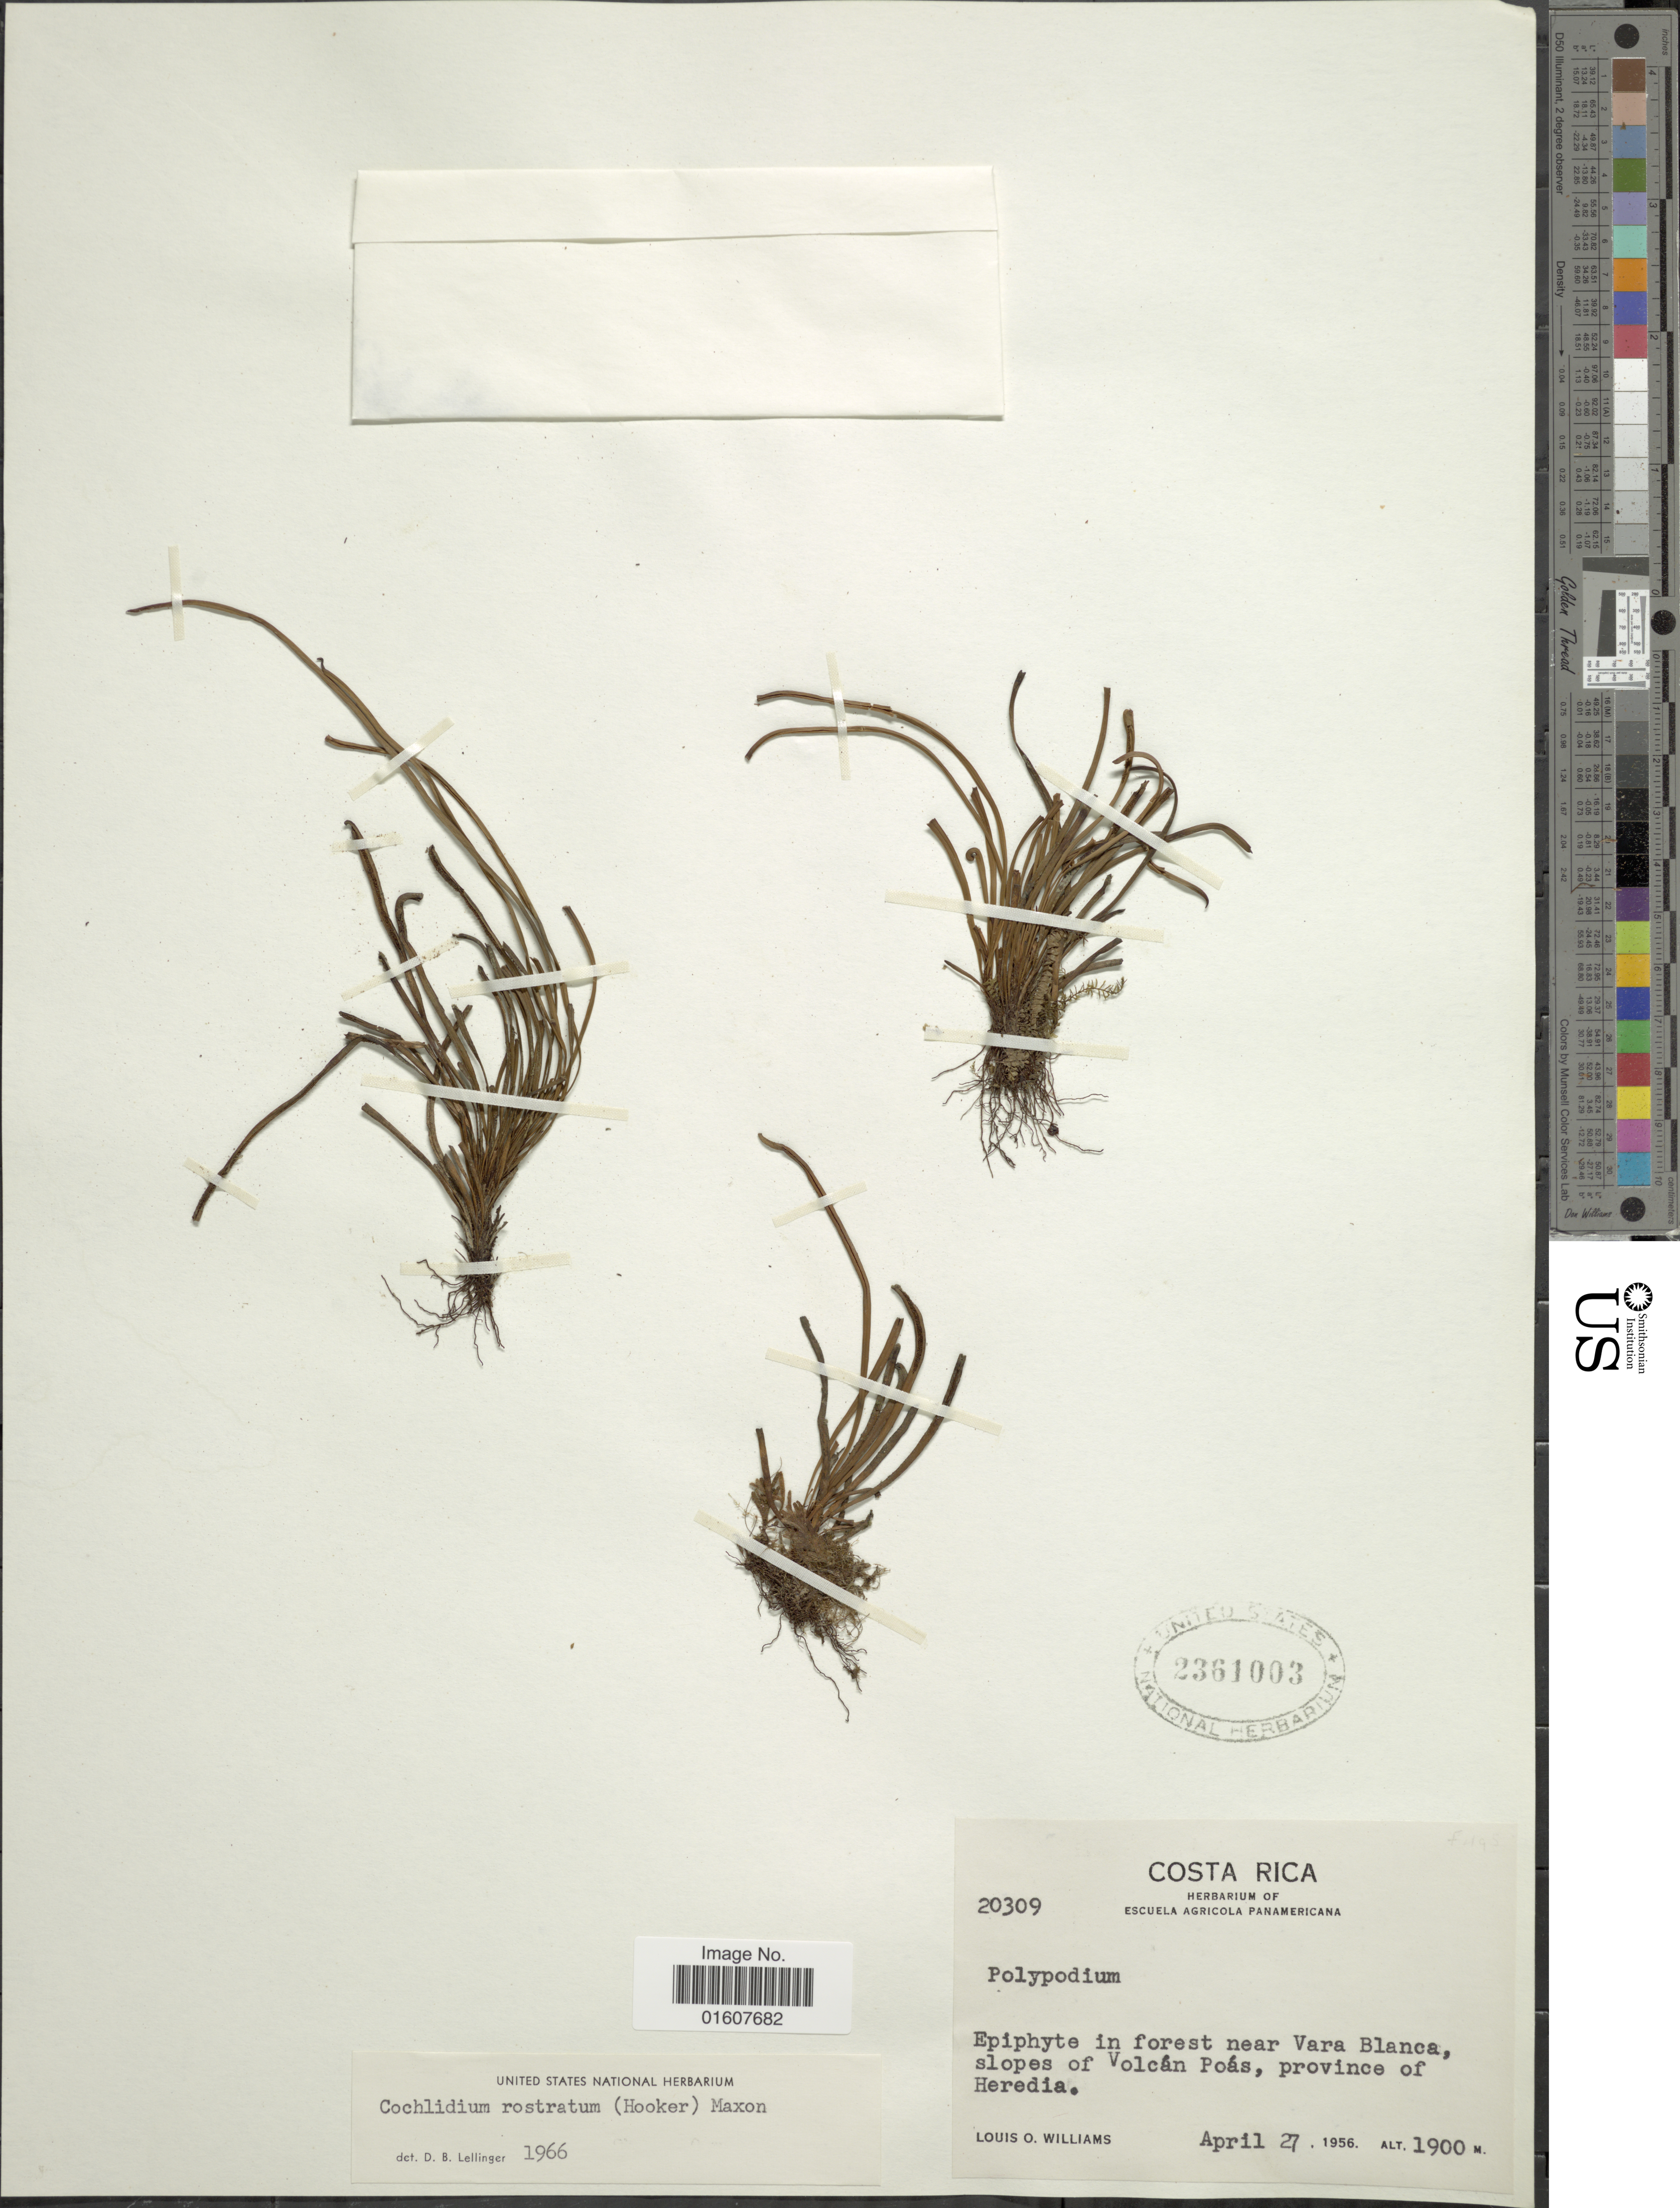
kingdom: Plantae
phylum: Tracheophyta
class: Polypodiopsida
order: Polypodiales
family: Polypodiaceae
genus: Cochlidium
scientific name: Cochlidium rostratum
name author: (Hook.) Maxon ex C. Chr.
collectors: L. O. Williams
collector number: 20309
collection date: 1956-04-27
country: Costa Rica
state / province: Heredia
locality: Epiphyte in forest near Vara Blanca, slopes of Volcán Poás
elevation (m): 1900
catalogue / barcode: US 2361003